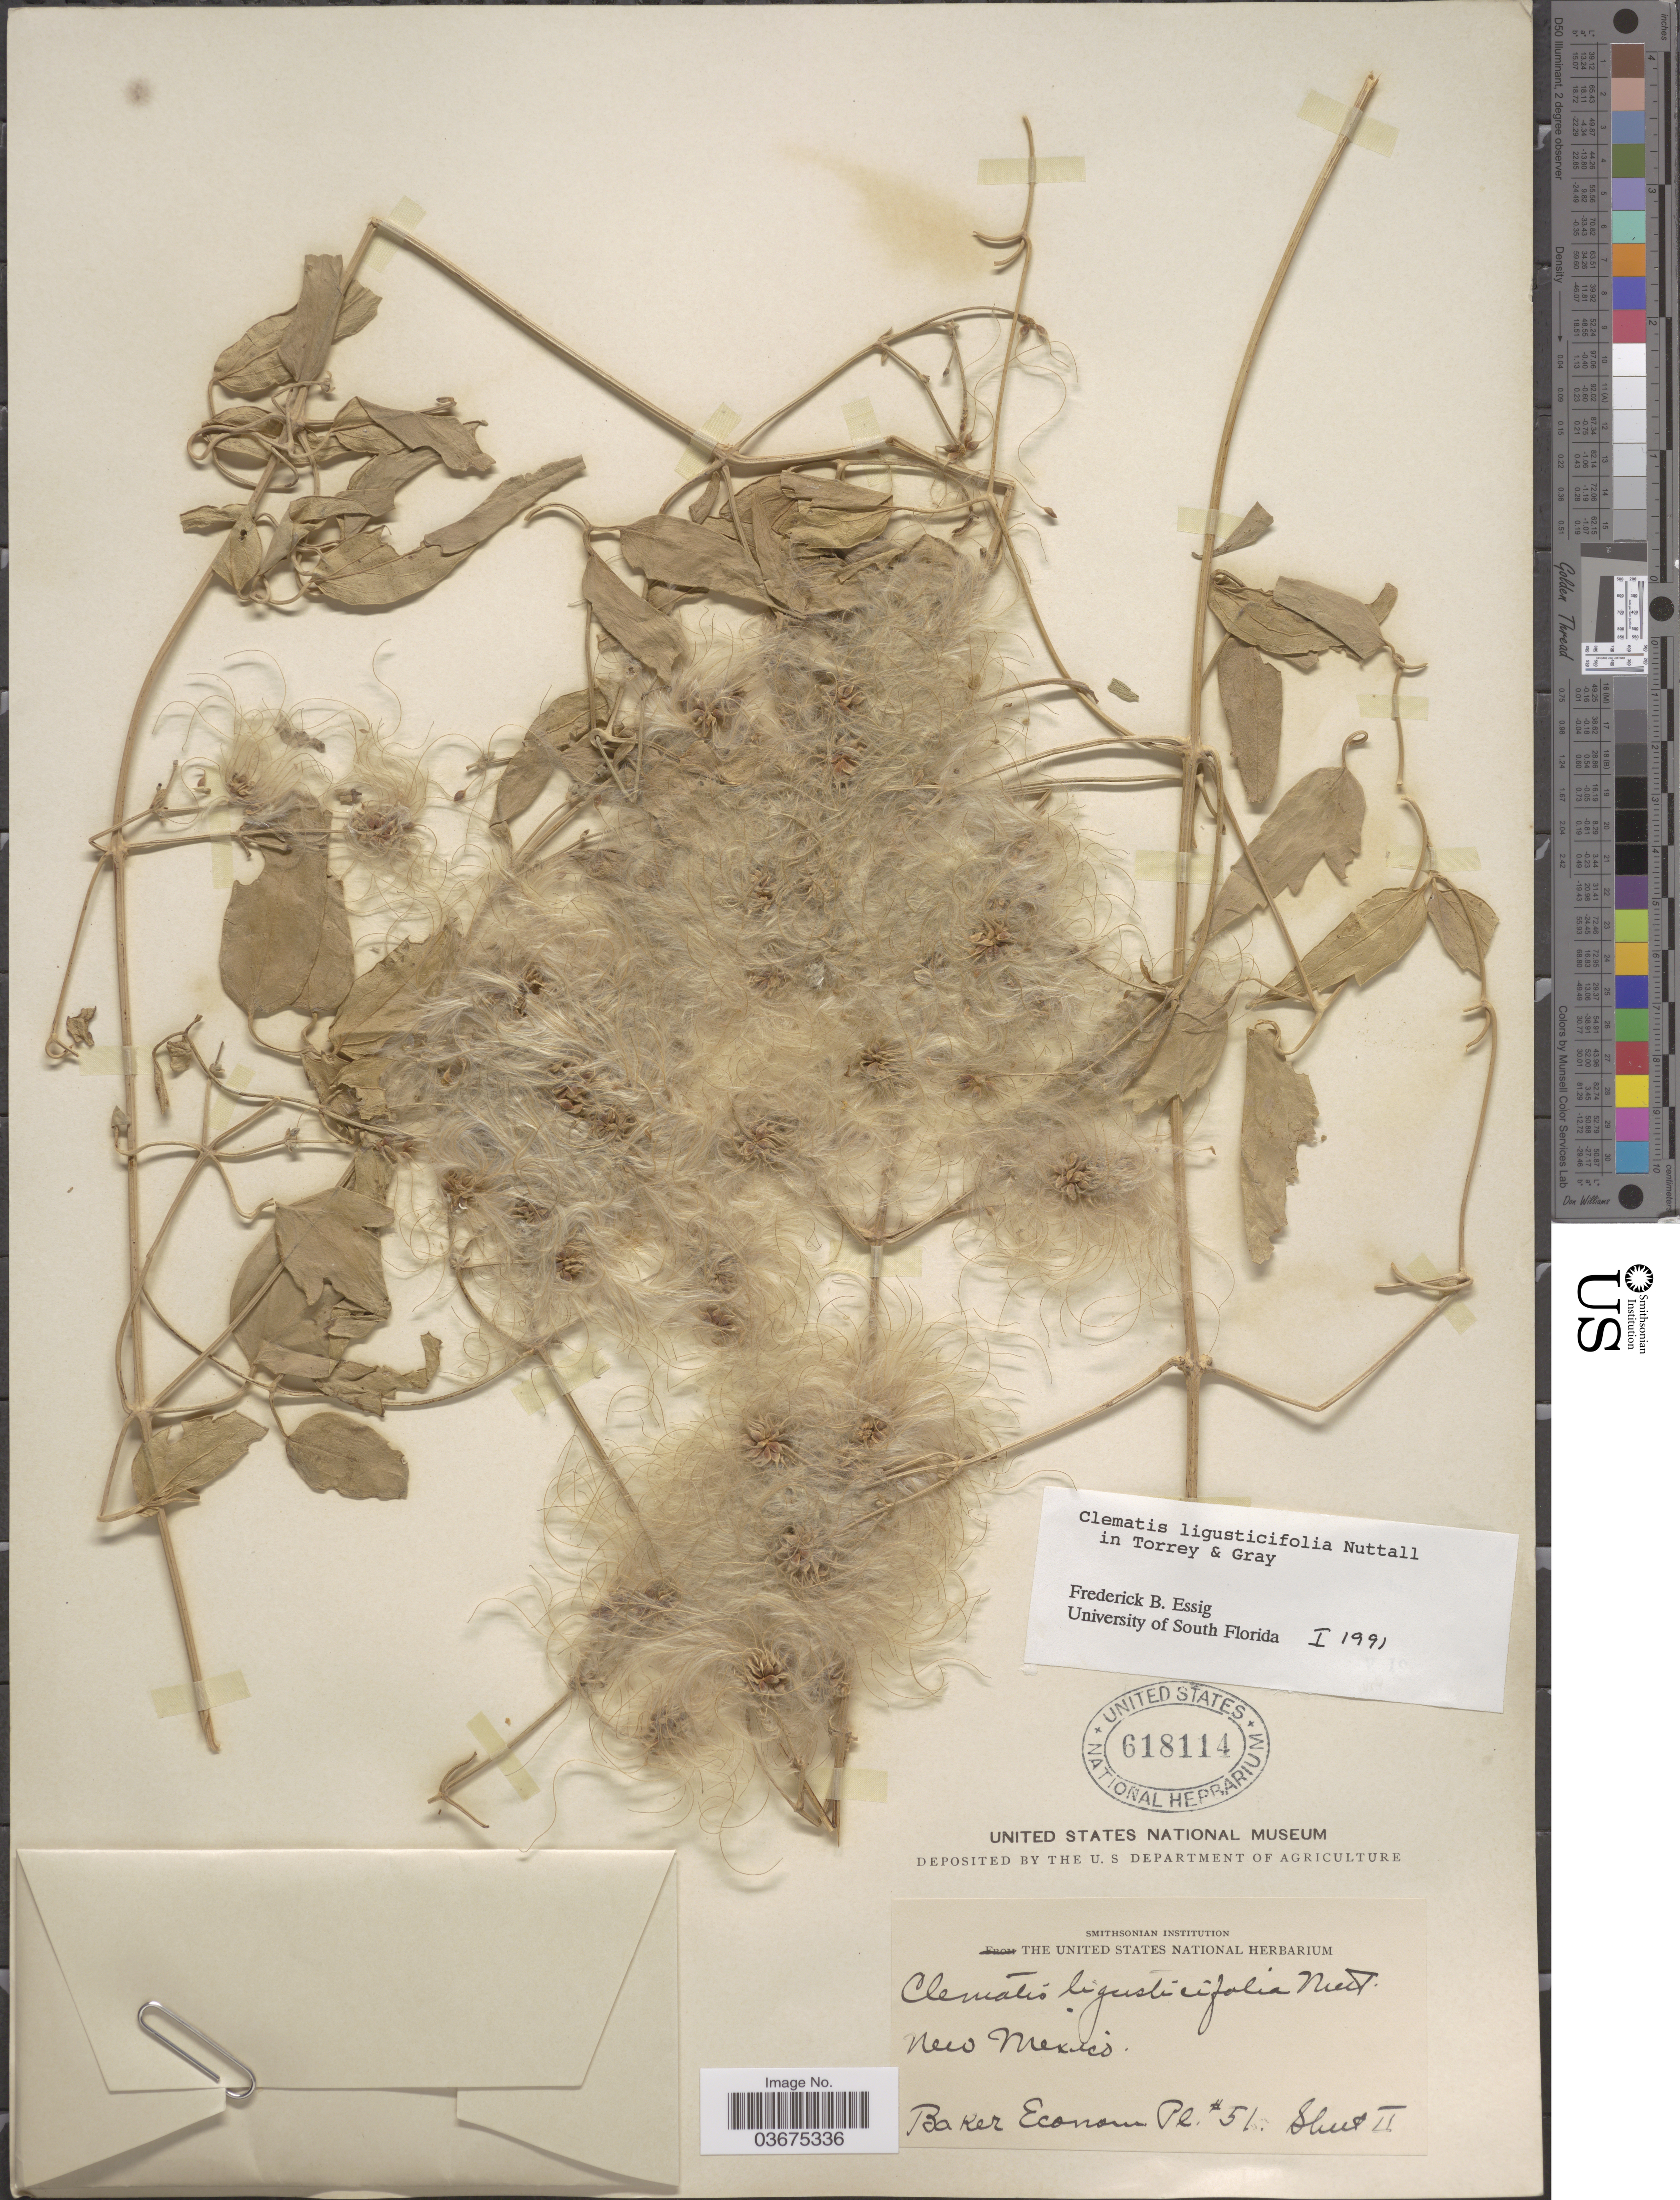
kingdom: Plantae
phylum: Tracheophyta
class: Magnoliopsida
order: Ranunculales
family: Ranunculaceae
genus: Clematis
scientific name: Clematis ligusticifolia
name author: Nutt.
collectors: Baker Econom.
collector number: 51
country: United States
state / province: New Mexico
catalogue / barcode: US 618114